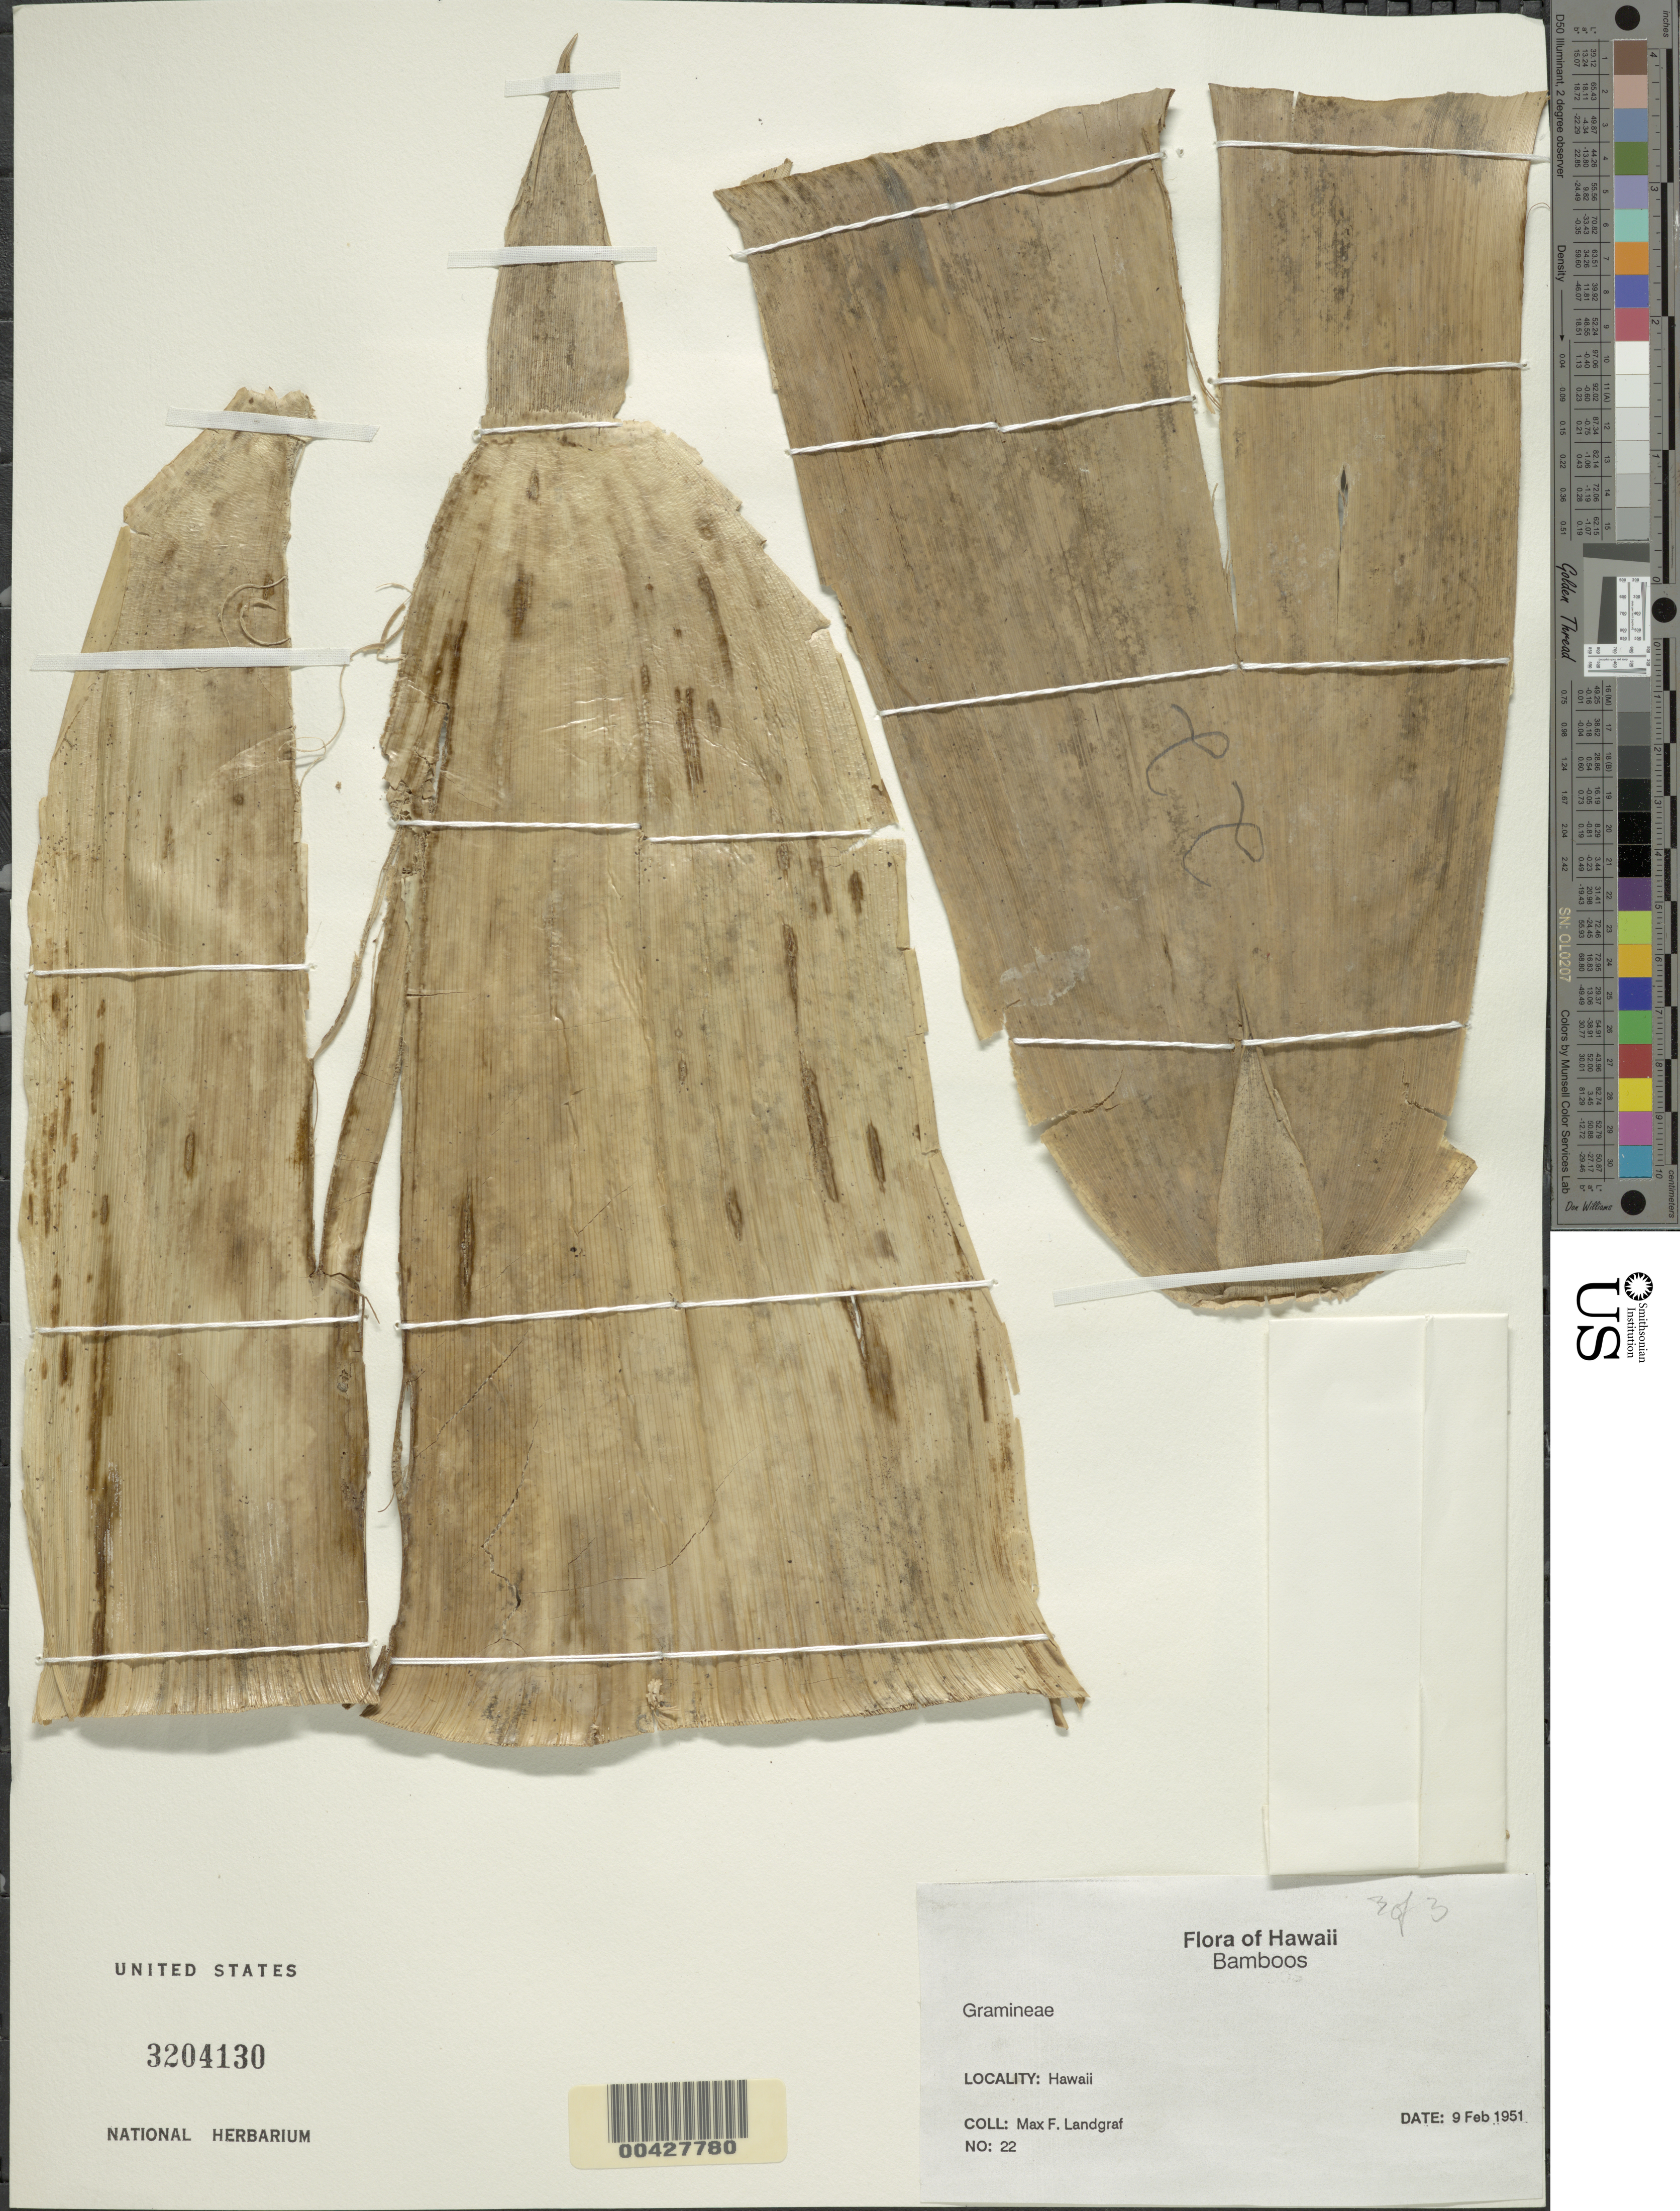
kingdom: Plantae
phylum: Tracheophyta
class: Liliopsida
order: Poales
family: Poaceae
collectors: M. Landgraf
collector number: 22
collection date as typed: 09 Feb 1951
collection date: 1951-02-09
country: United States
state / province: Hawaii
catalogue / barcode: US 3204130